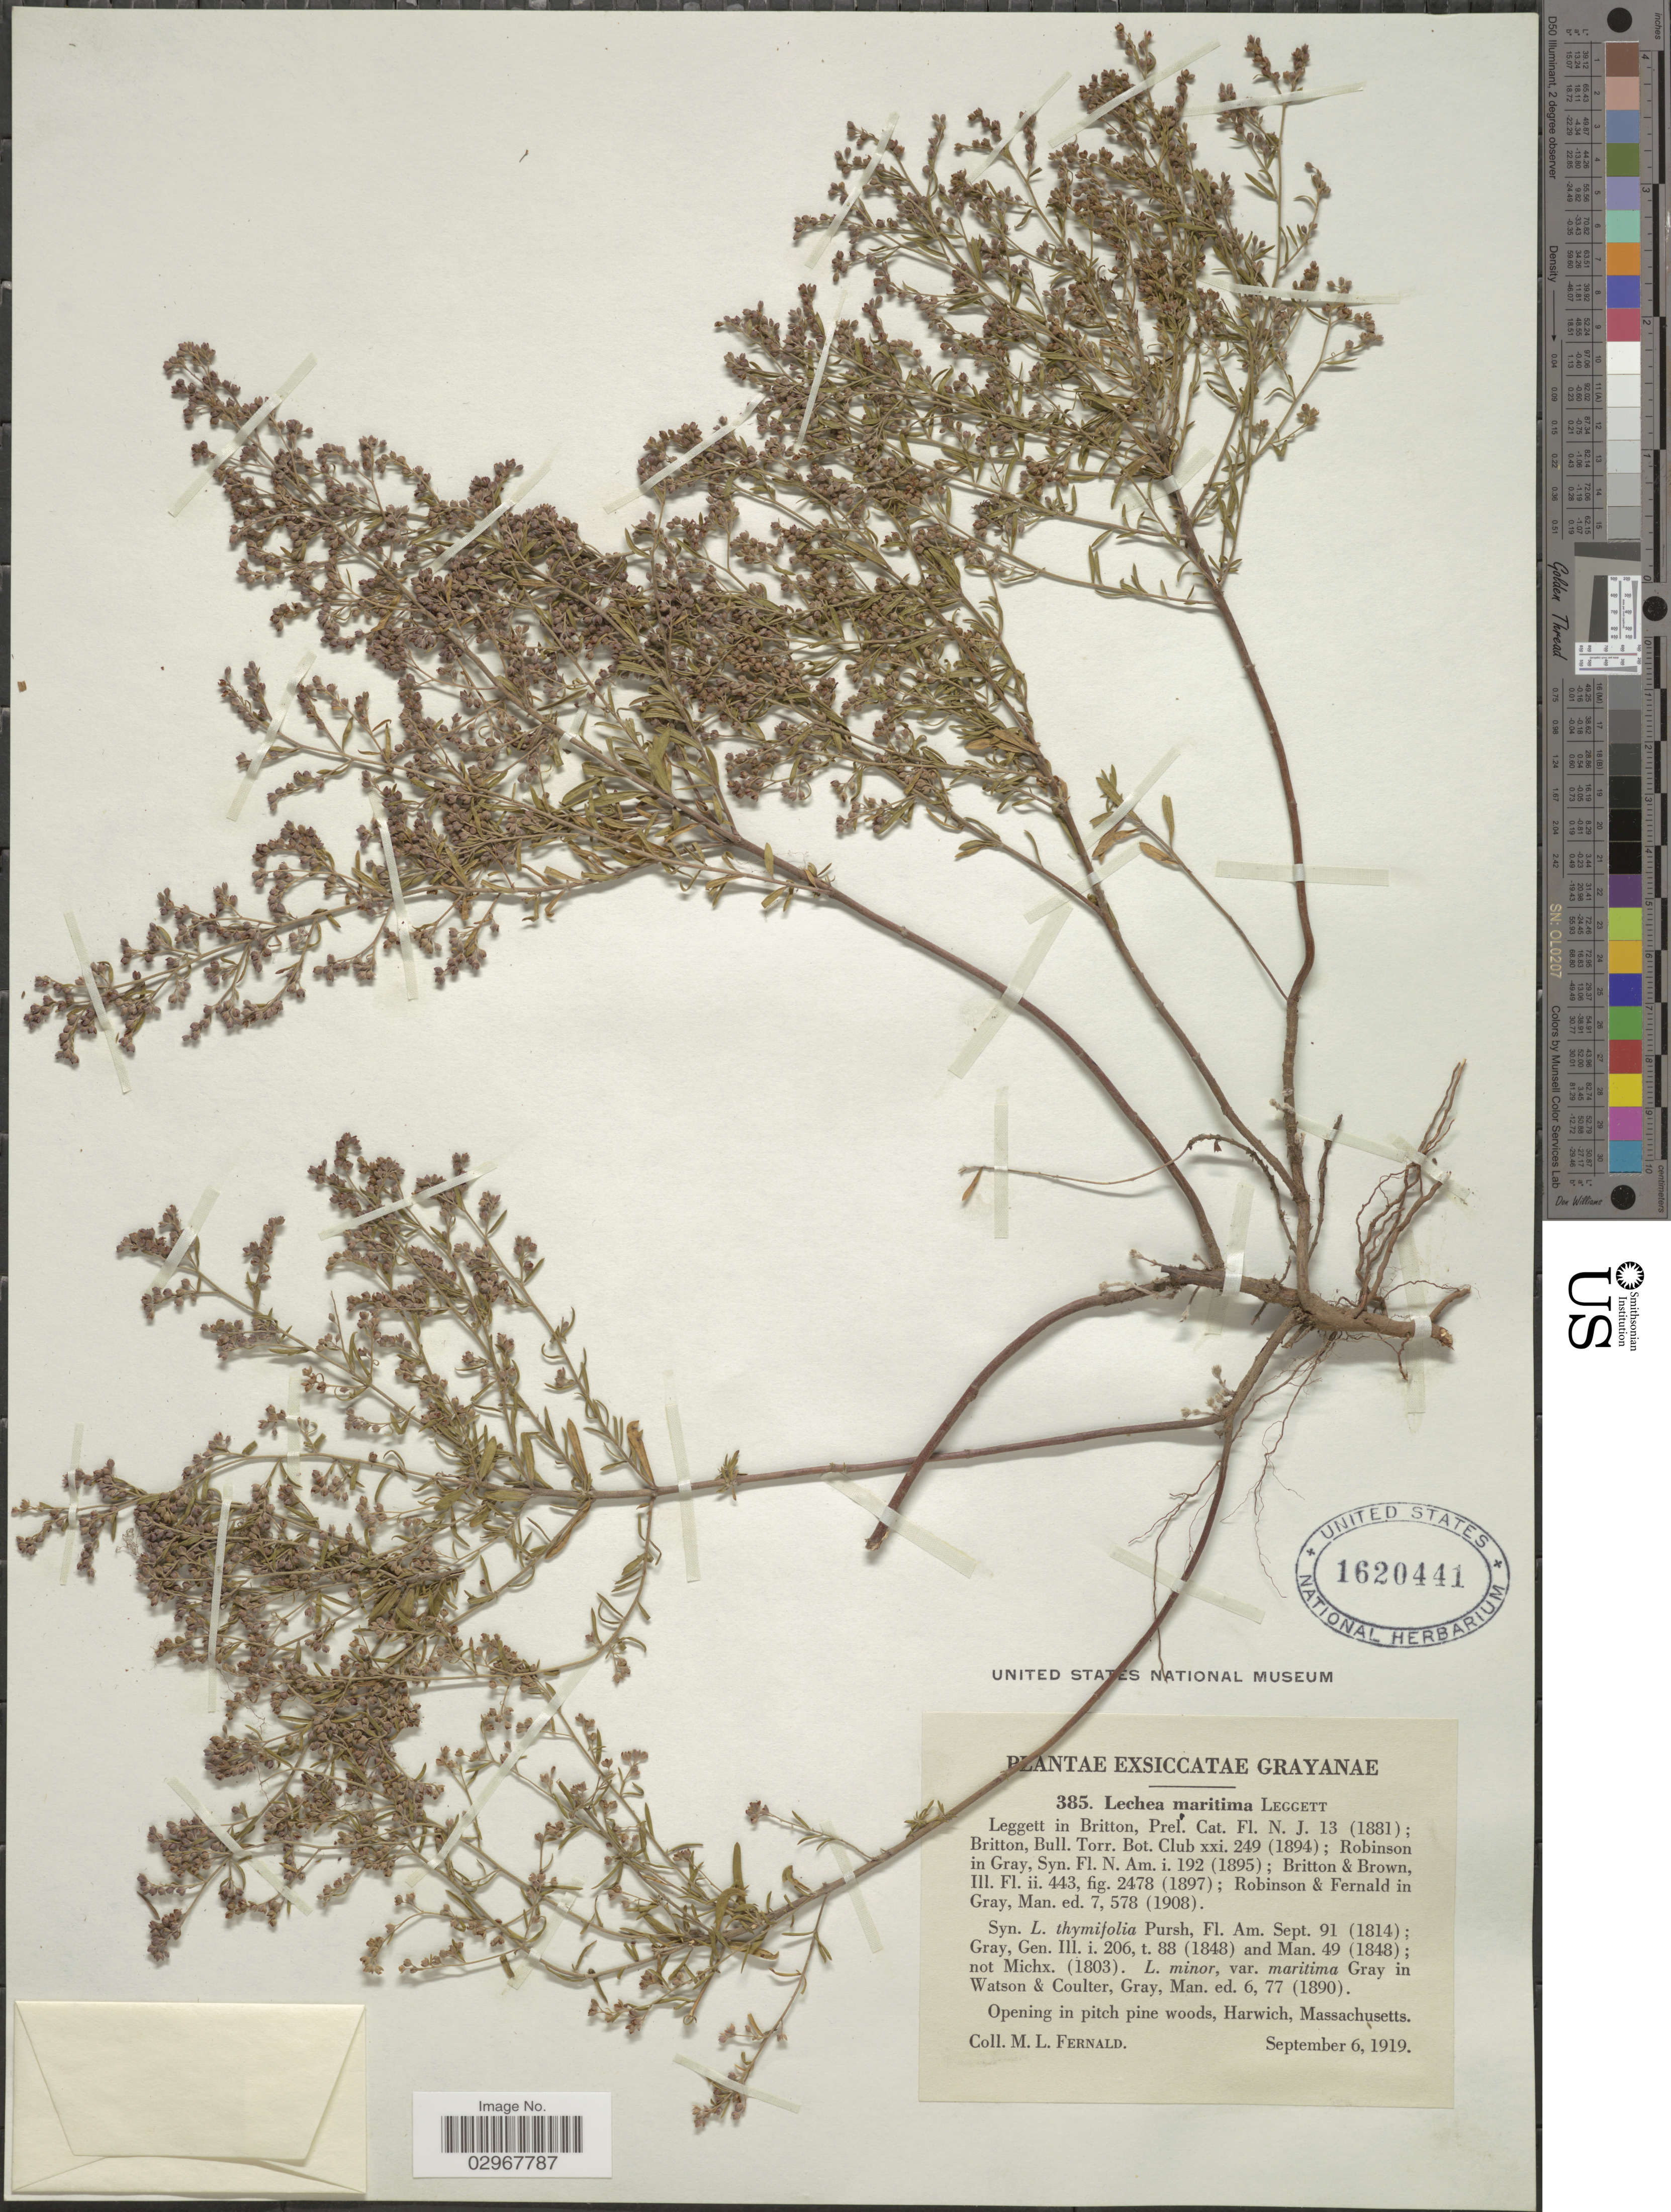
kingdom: Plantae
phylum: Tracheophyta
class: Magnoliopsida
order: Malvales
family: Cistaceae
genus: Lechea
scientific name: Lechea maritima var. typica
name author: Hodgdon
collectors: M. L. Fernald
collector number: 385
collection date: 1919-09-06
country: United States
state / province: Massachusetts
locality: Opening in pitch pine woods, Harwich.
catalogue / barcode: US 1620441